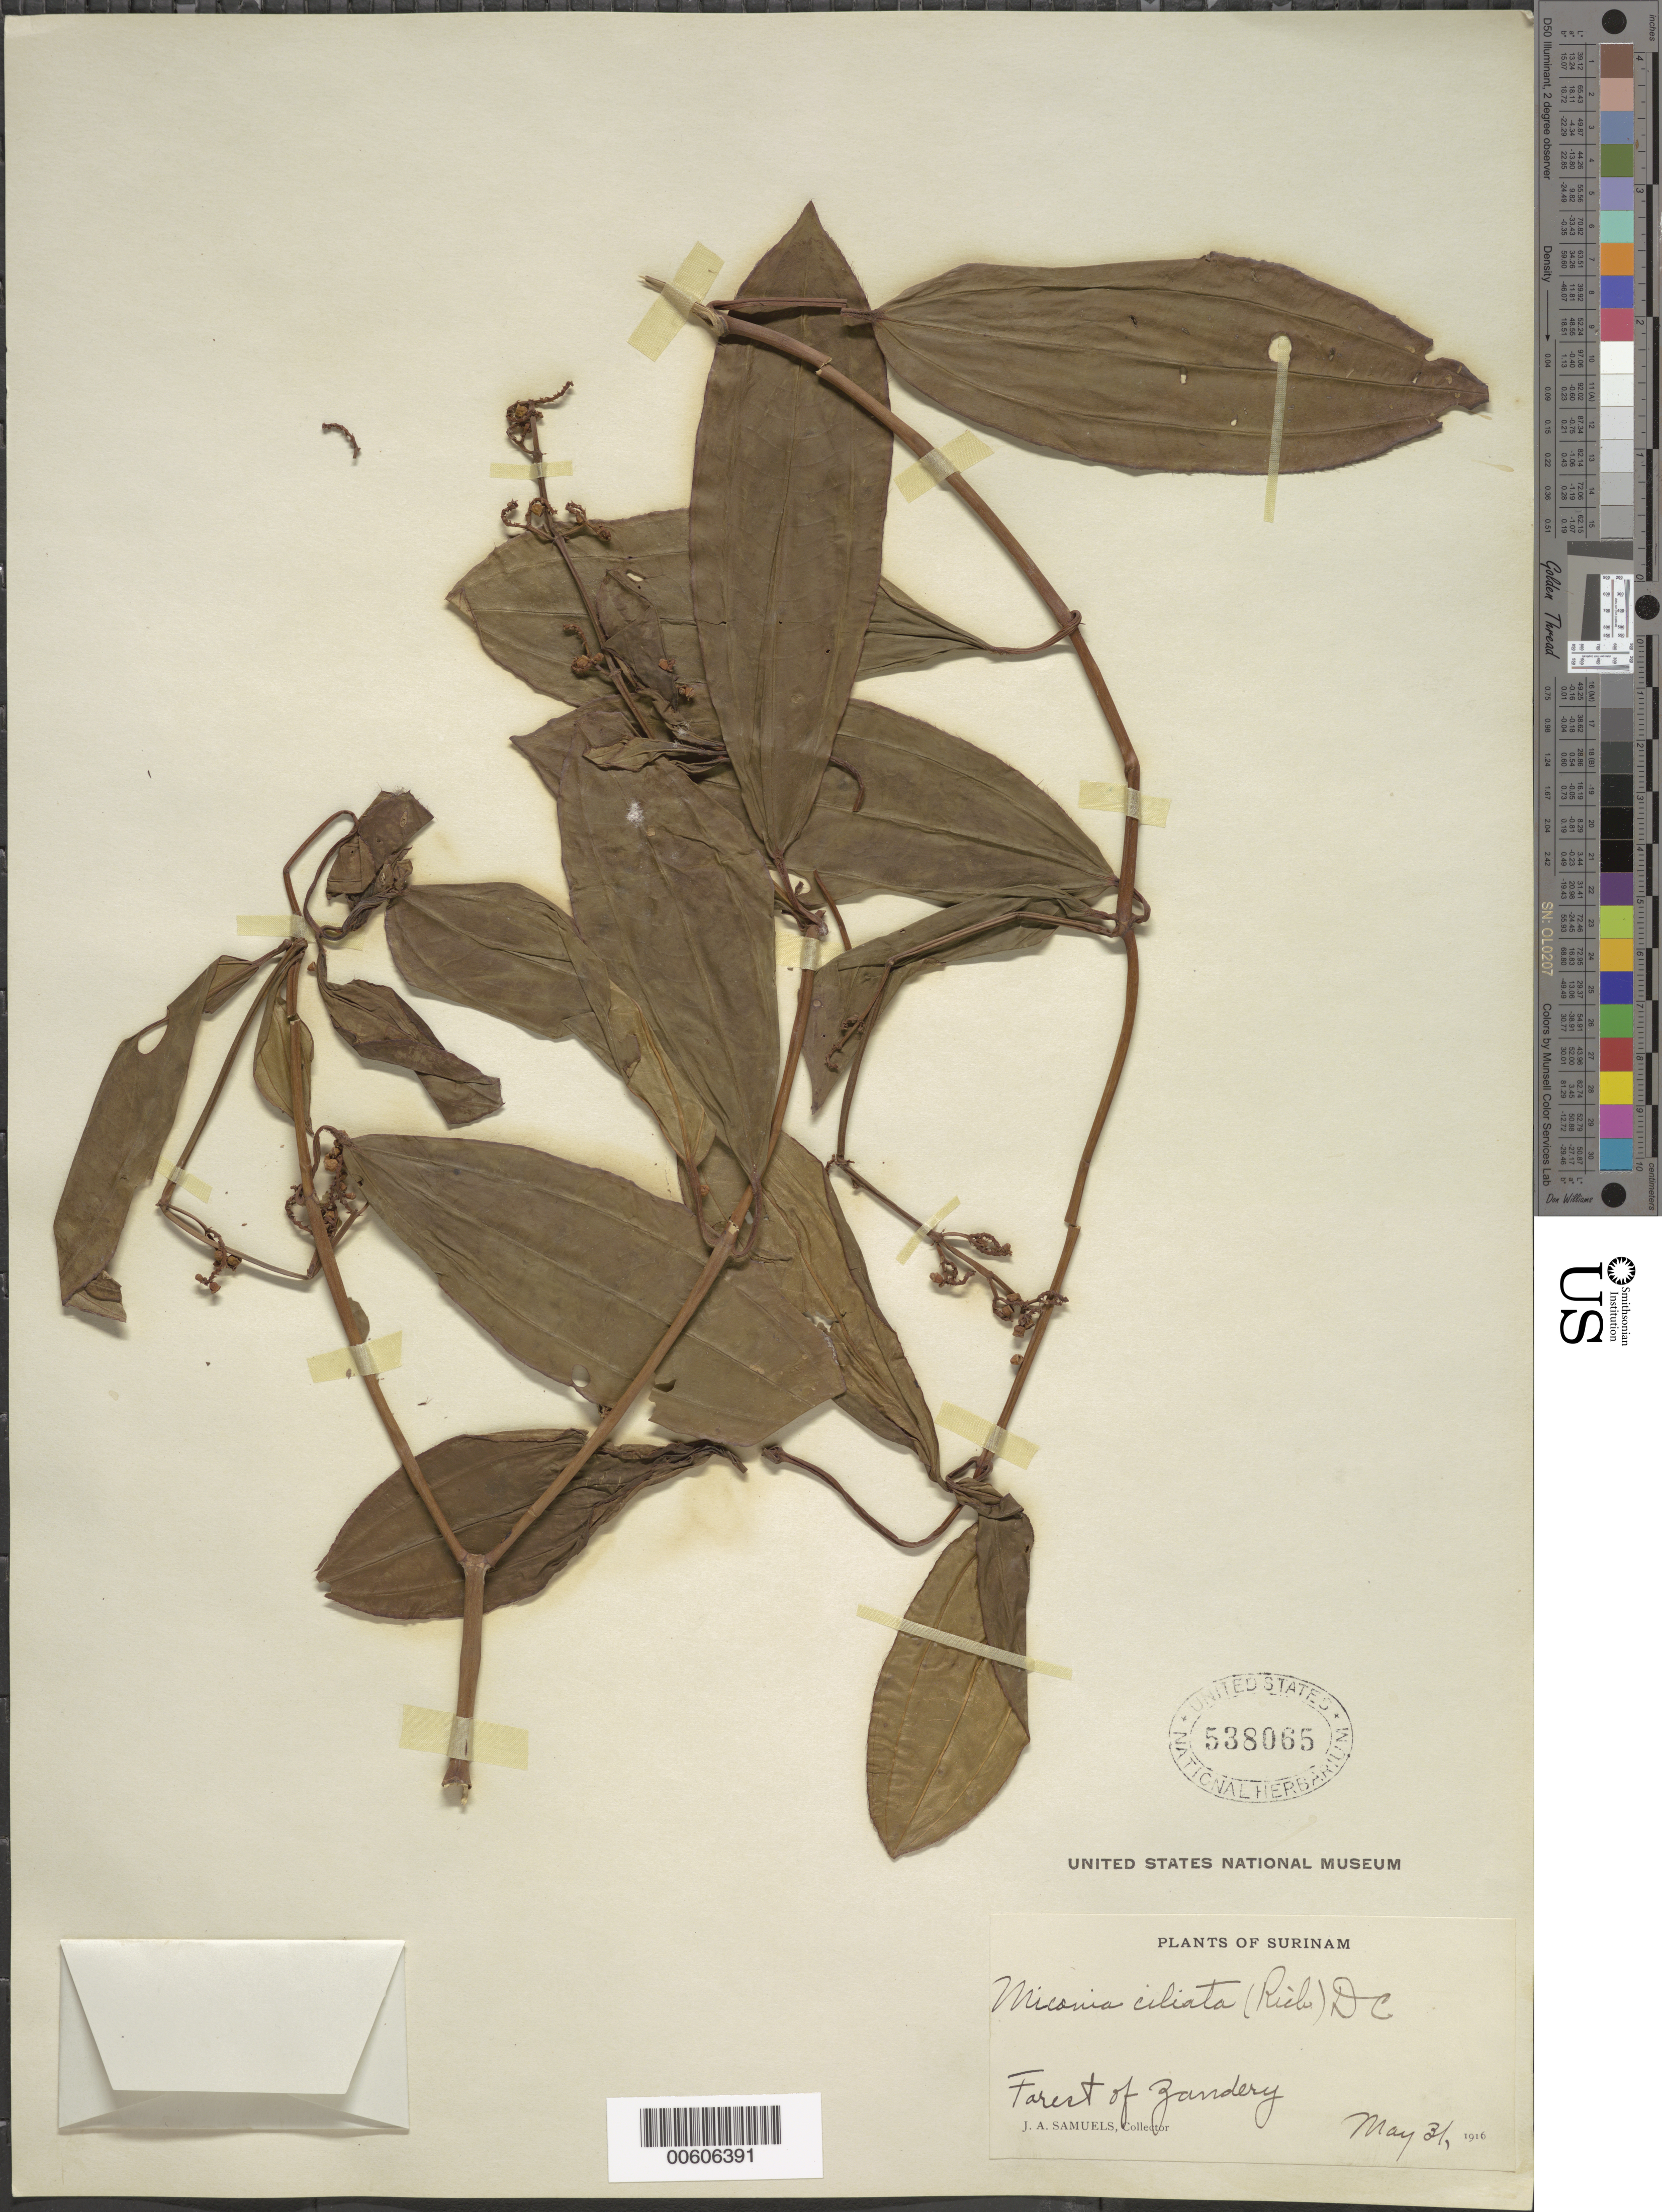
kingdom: Plantae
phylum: Tracheophyta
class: Magnoliopsida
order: Myrtales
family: Melastomataceae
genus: Miconia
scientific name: Miconia ciliata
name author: (Rich.) DC.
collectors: J. A. Samuels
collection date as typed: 31-May-16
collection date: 1916-05-31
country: Suriname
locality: Zanderij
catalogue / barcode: US 538065